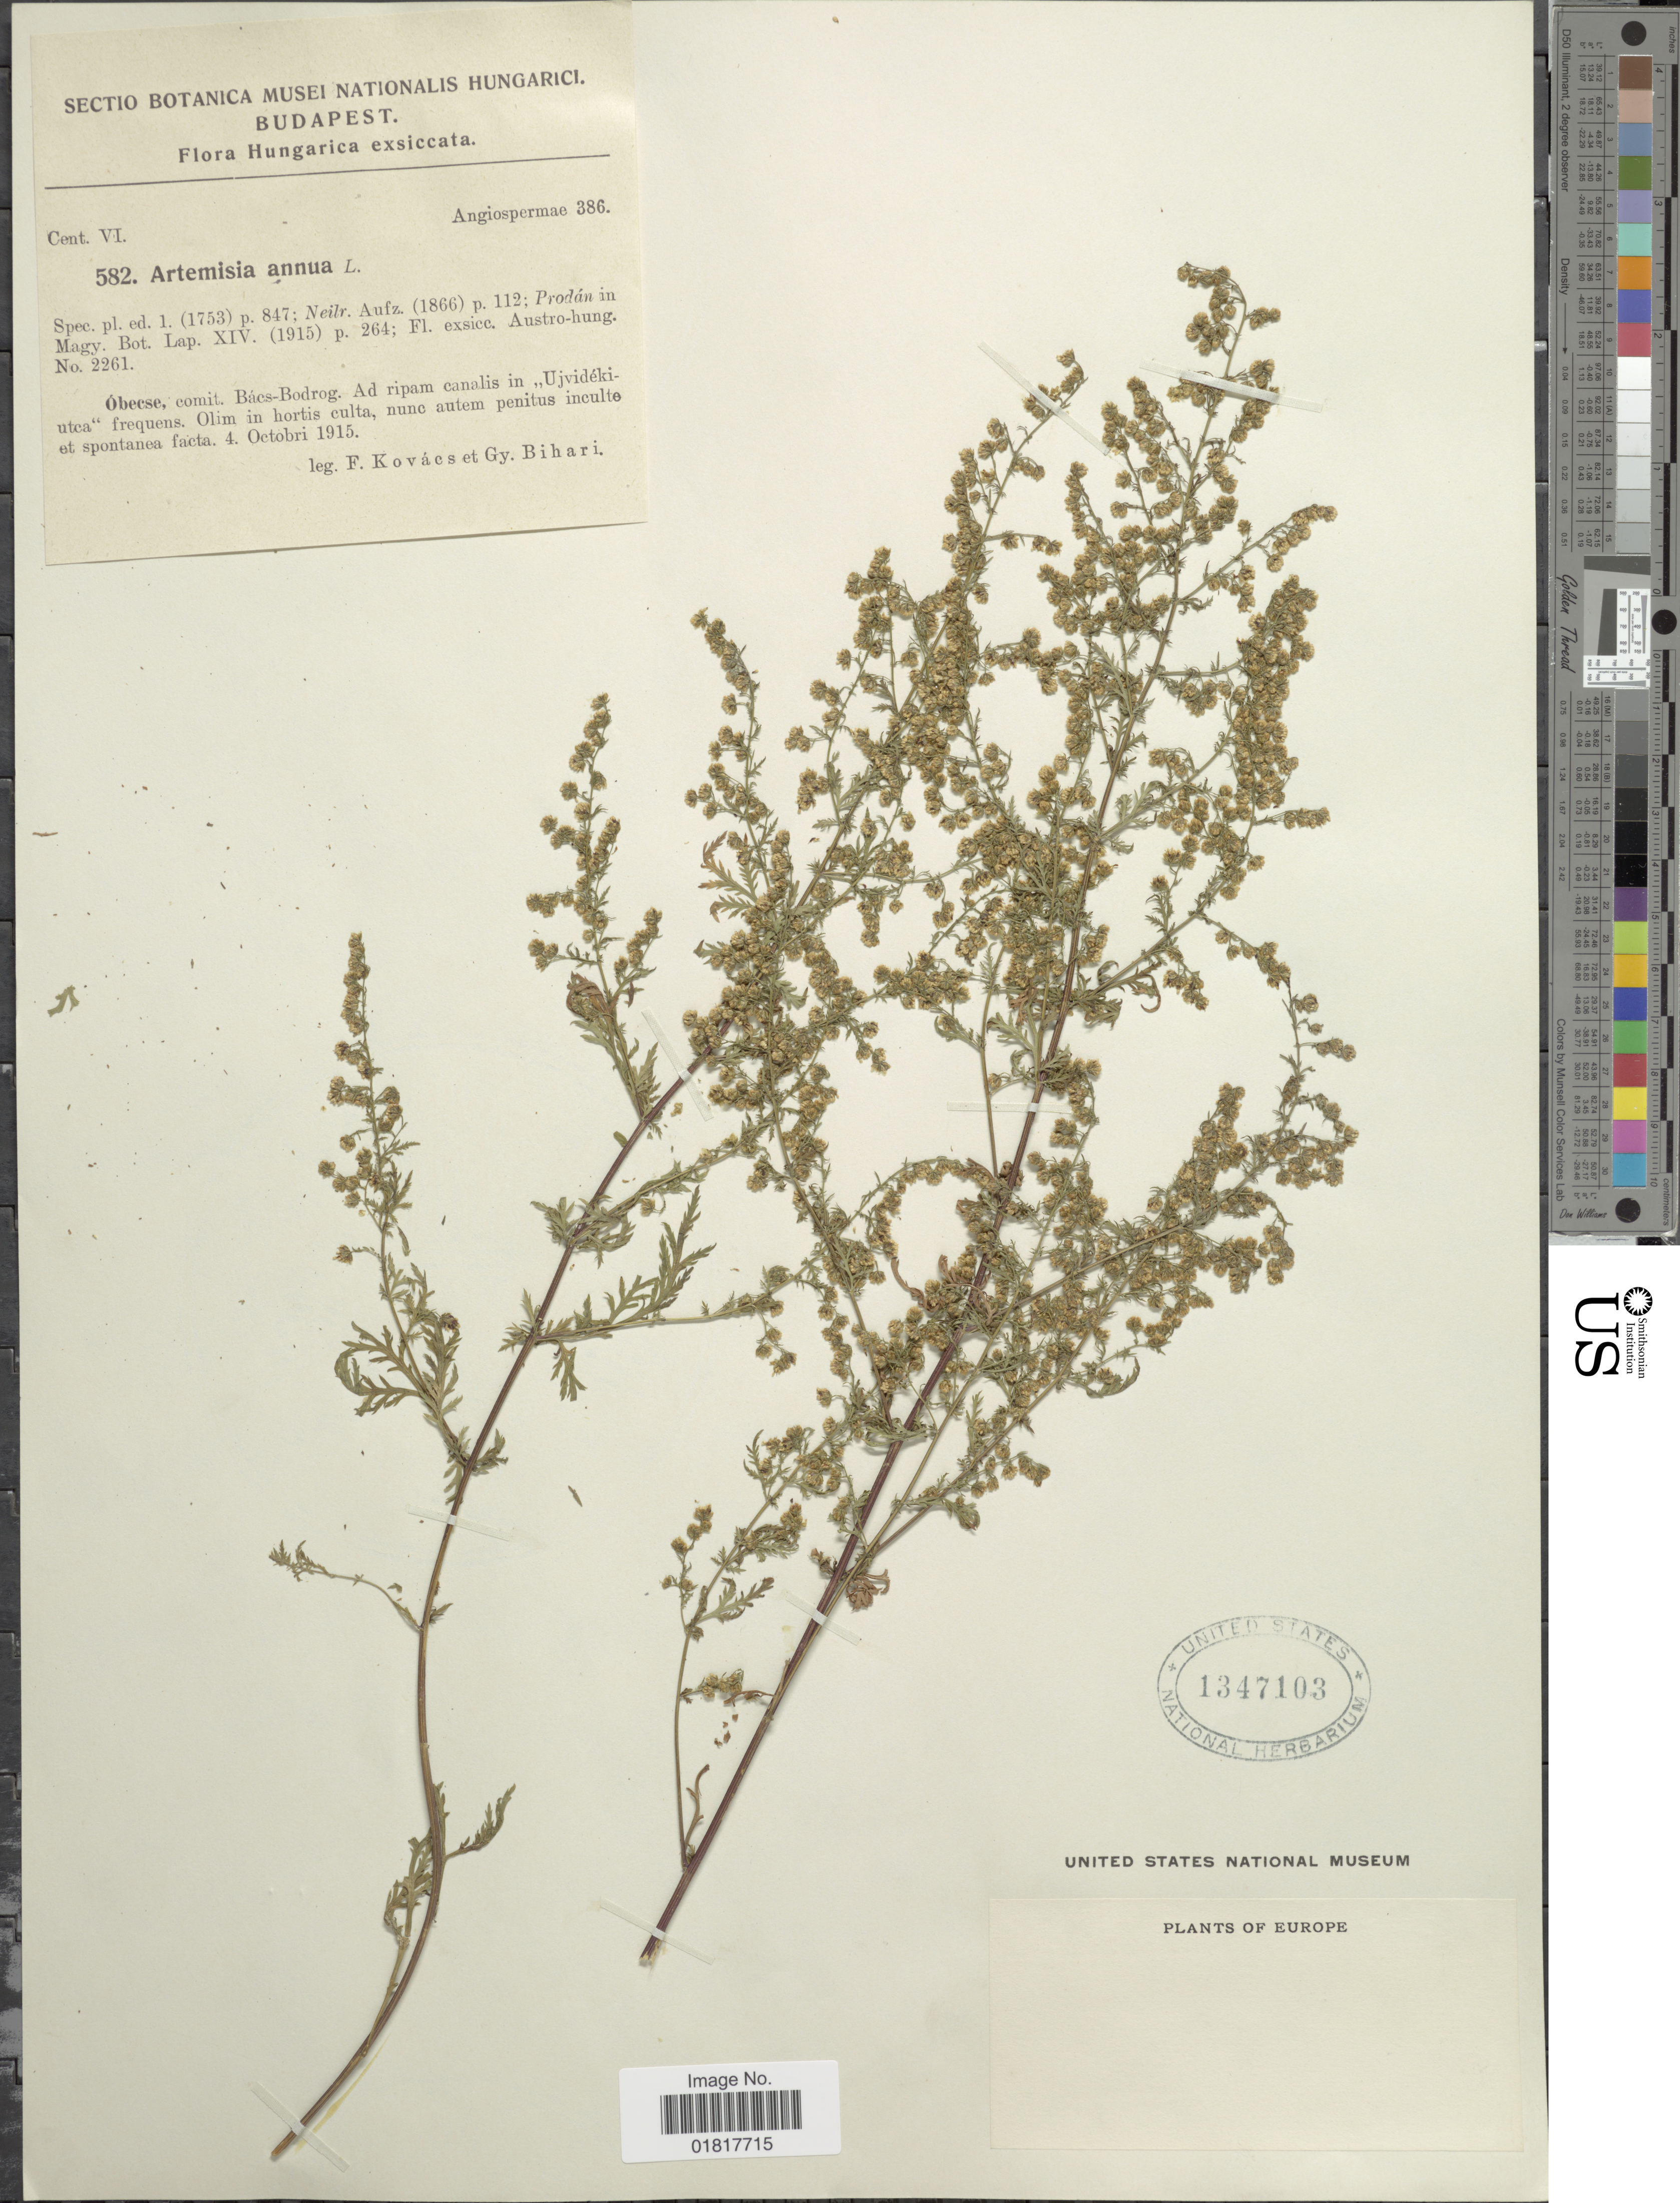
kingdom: Plantae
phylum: Tracheophyta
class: Magnoliopsida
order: Asterales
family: Asteraceae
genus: Artemisia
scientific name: Artemisia annua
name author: L.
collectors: F. Kovacs & G. Bihari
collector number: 582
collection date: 1915-10-04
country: Hungary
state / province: Budapest, Capital District of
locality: Budapest, Óbecse, comit. Bács-Bodrog. Ad ripam canalis in ,,Ujvidéki-utca' frequens.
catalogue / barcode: US 1347103